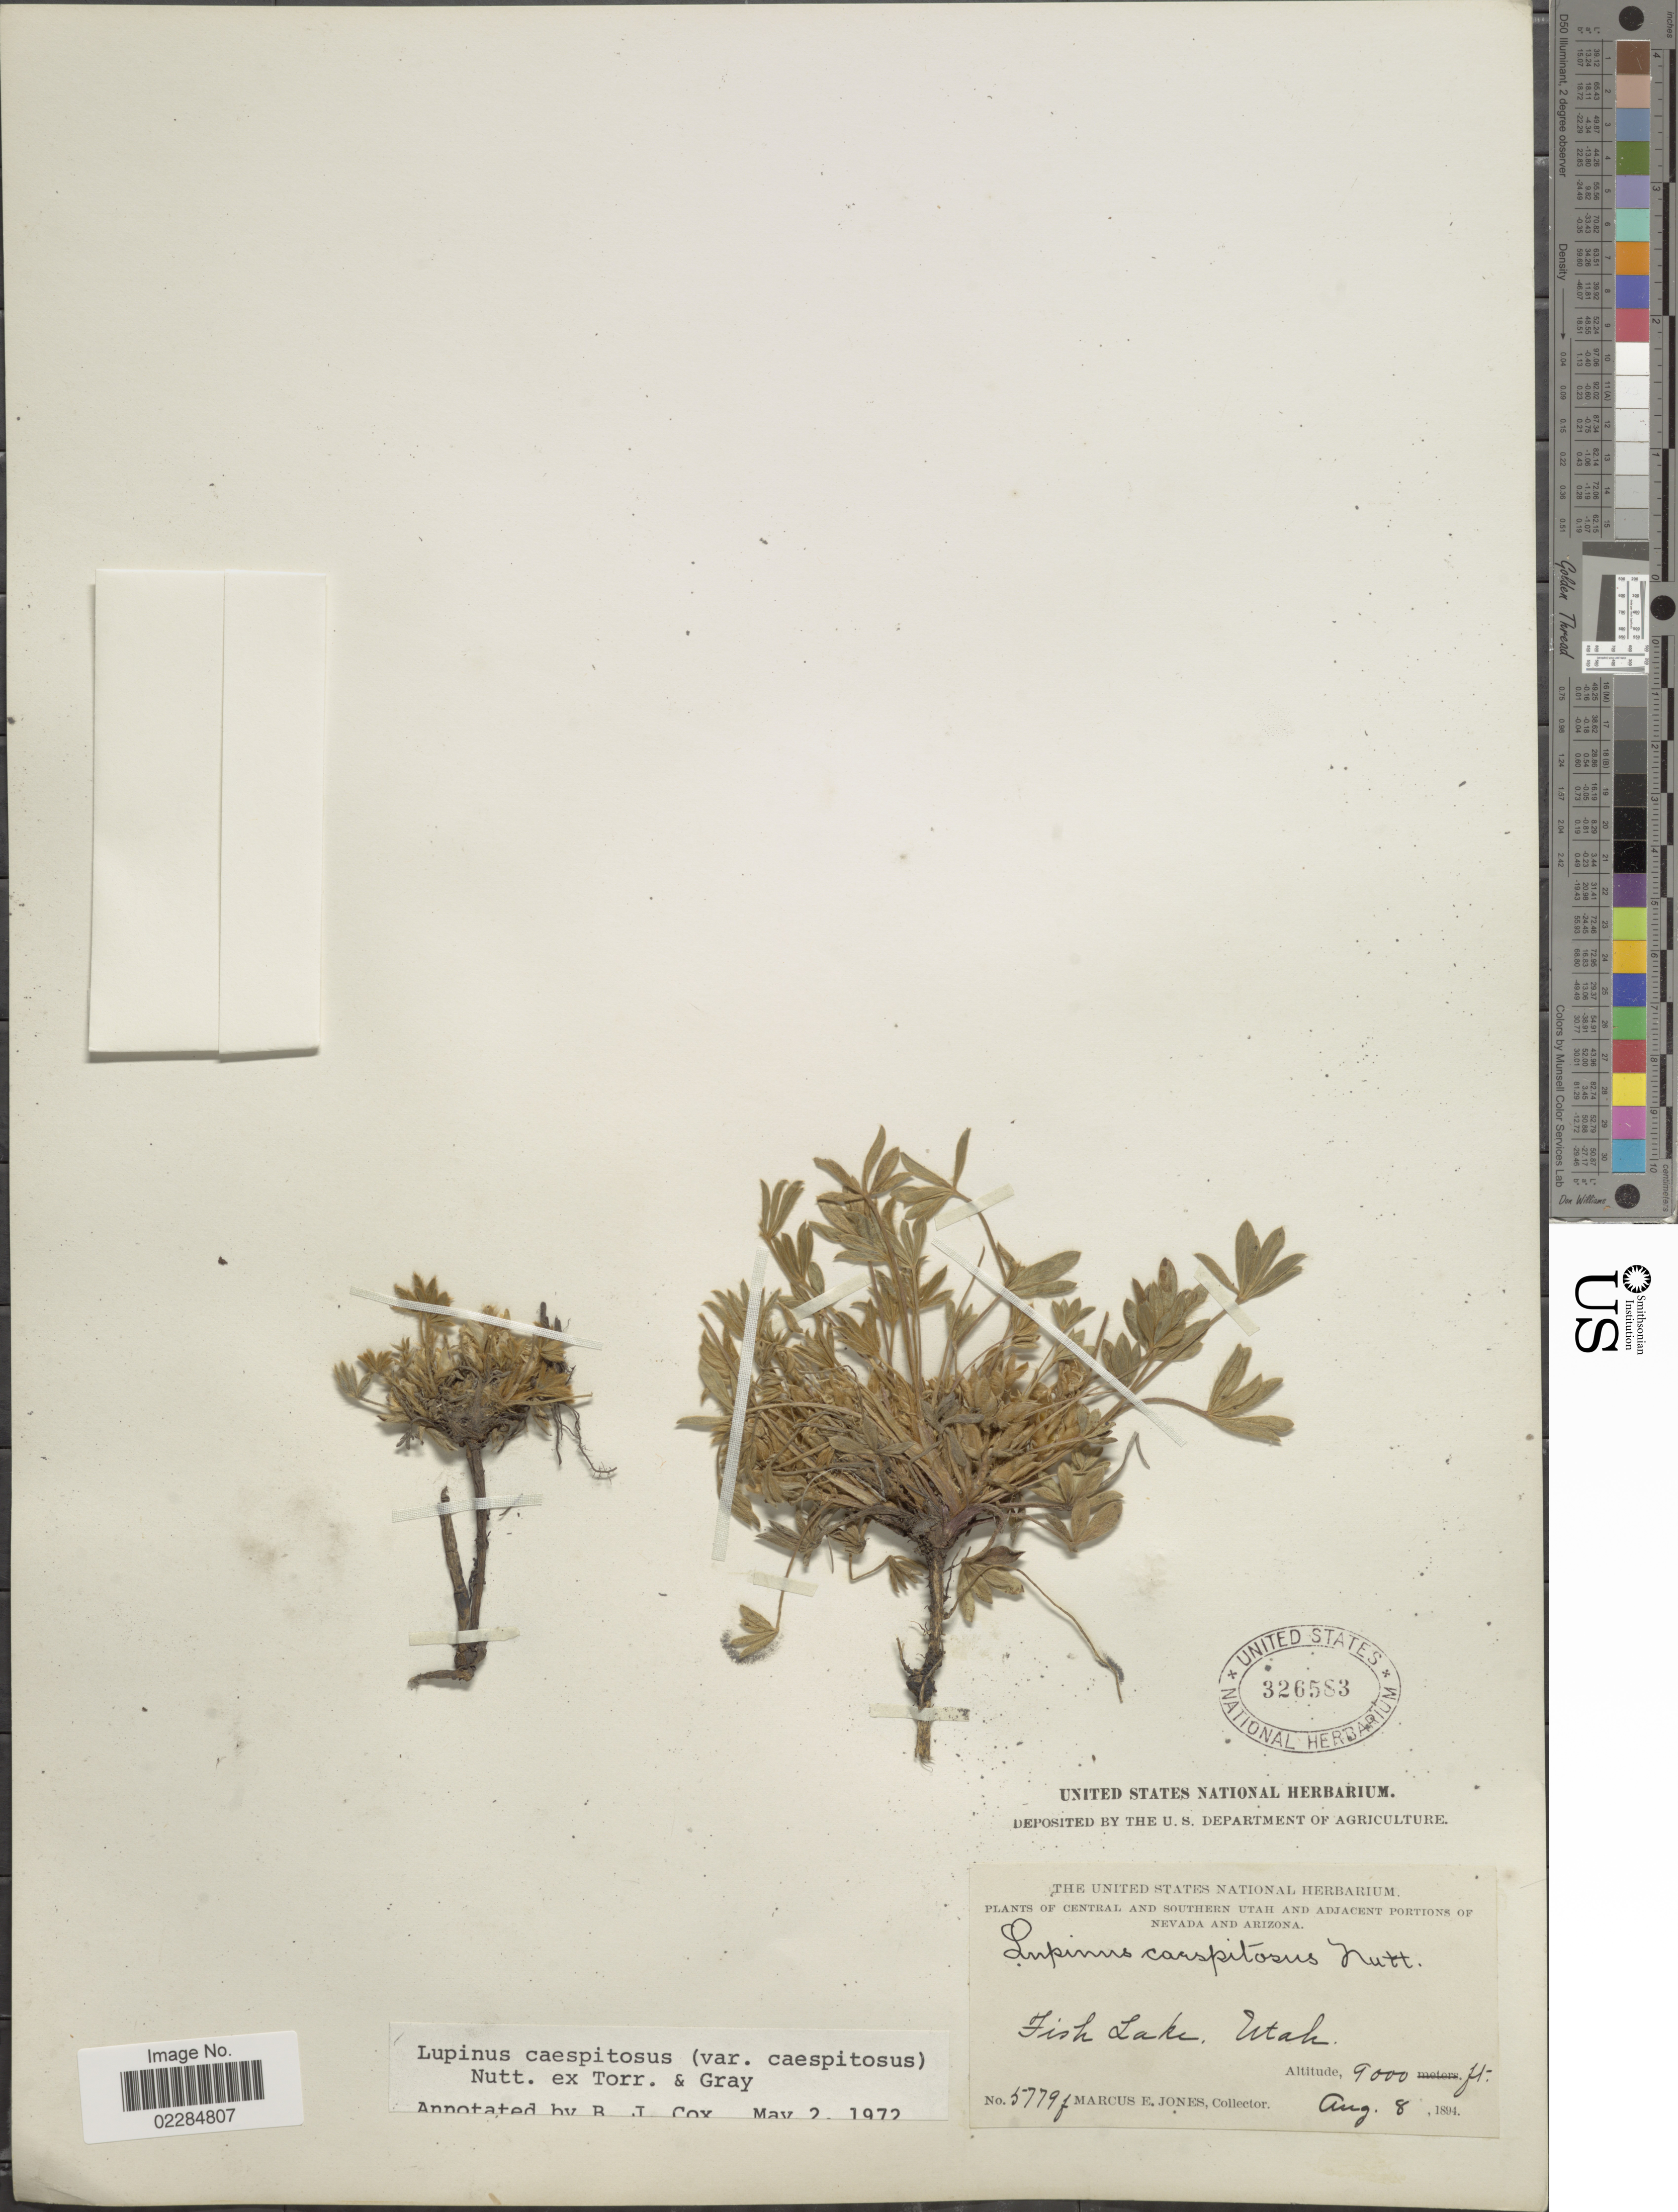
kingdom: Plantae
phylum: Tracheophyta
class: Magnoliopsida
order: Fabales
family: Fabaceae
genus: Lupinus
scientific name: Lupinus caespitosus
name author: Nutt.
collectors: M. E. Jones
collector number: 5779F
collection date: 1894-08-08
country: United States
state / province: Utah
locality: Central and Southern Utah and adjacent portions of Nevada and Arizona. Fish Lake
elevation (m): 2743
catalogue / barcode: US 326583